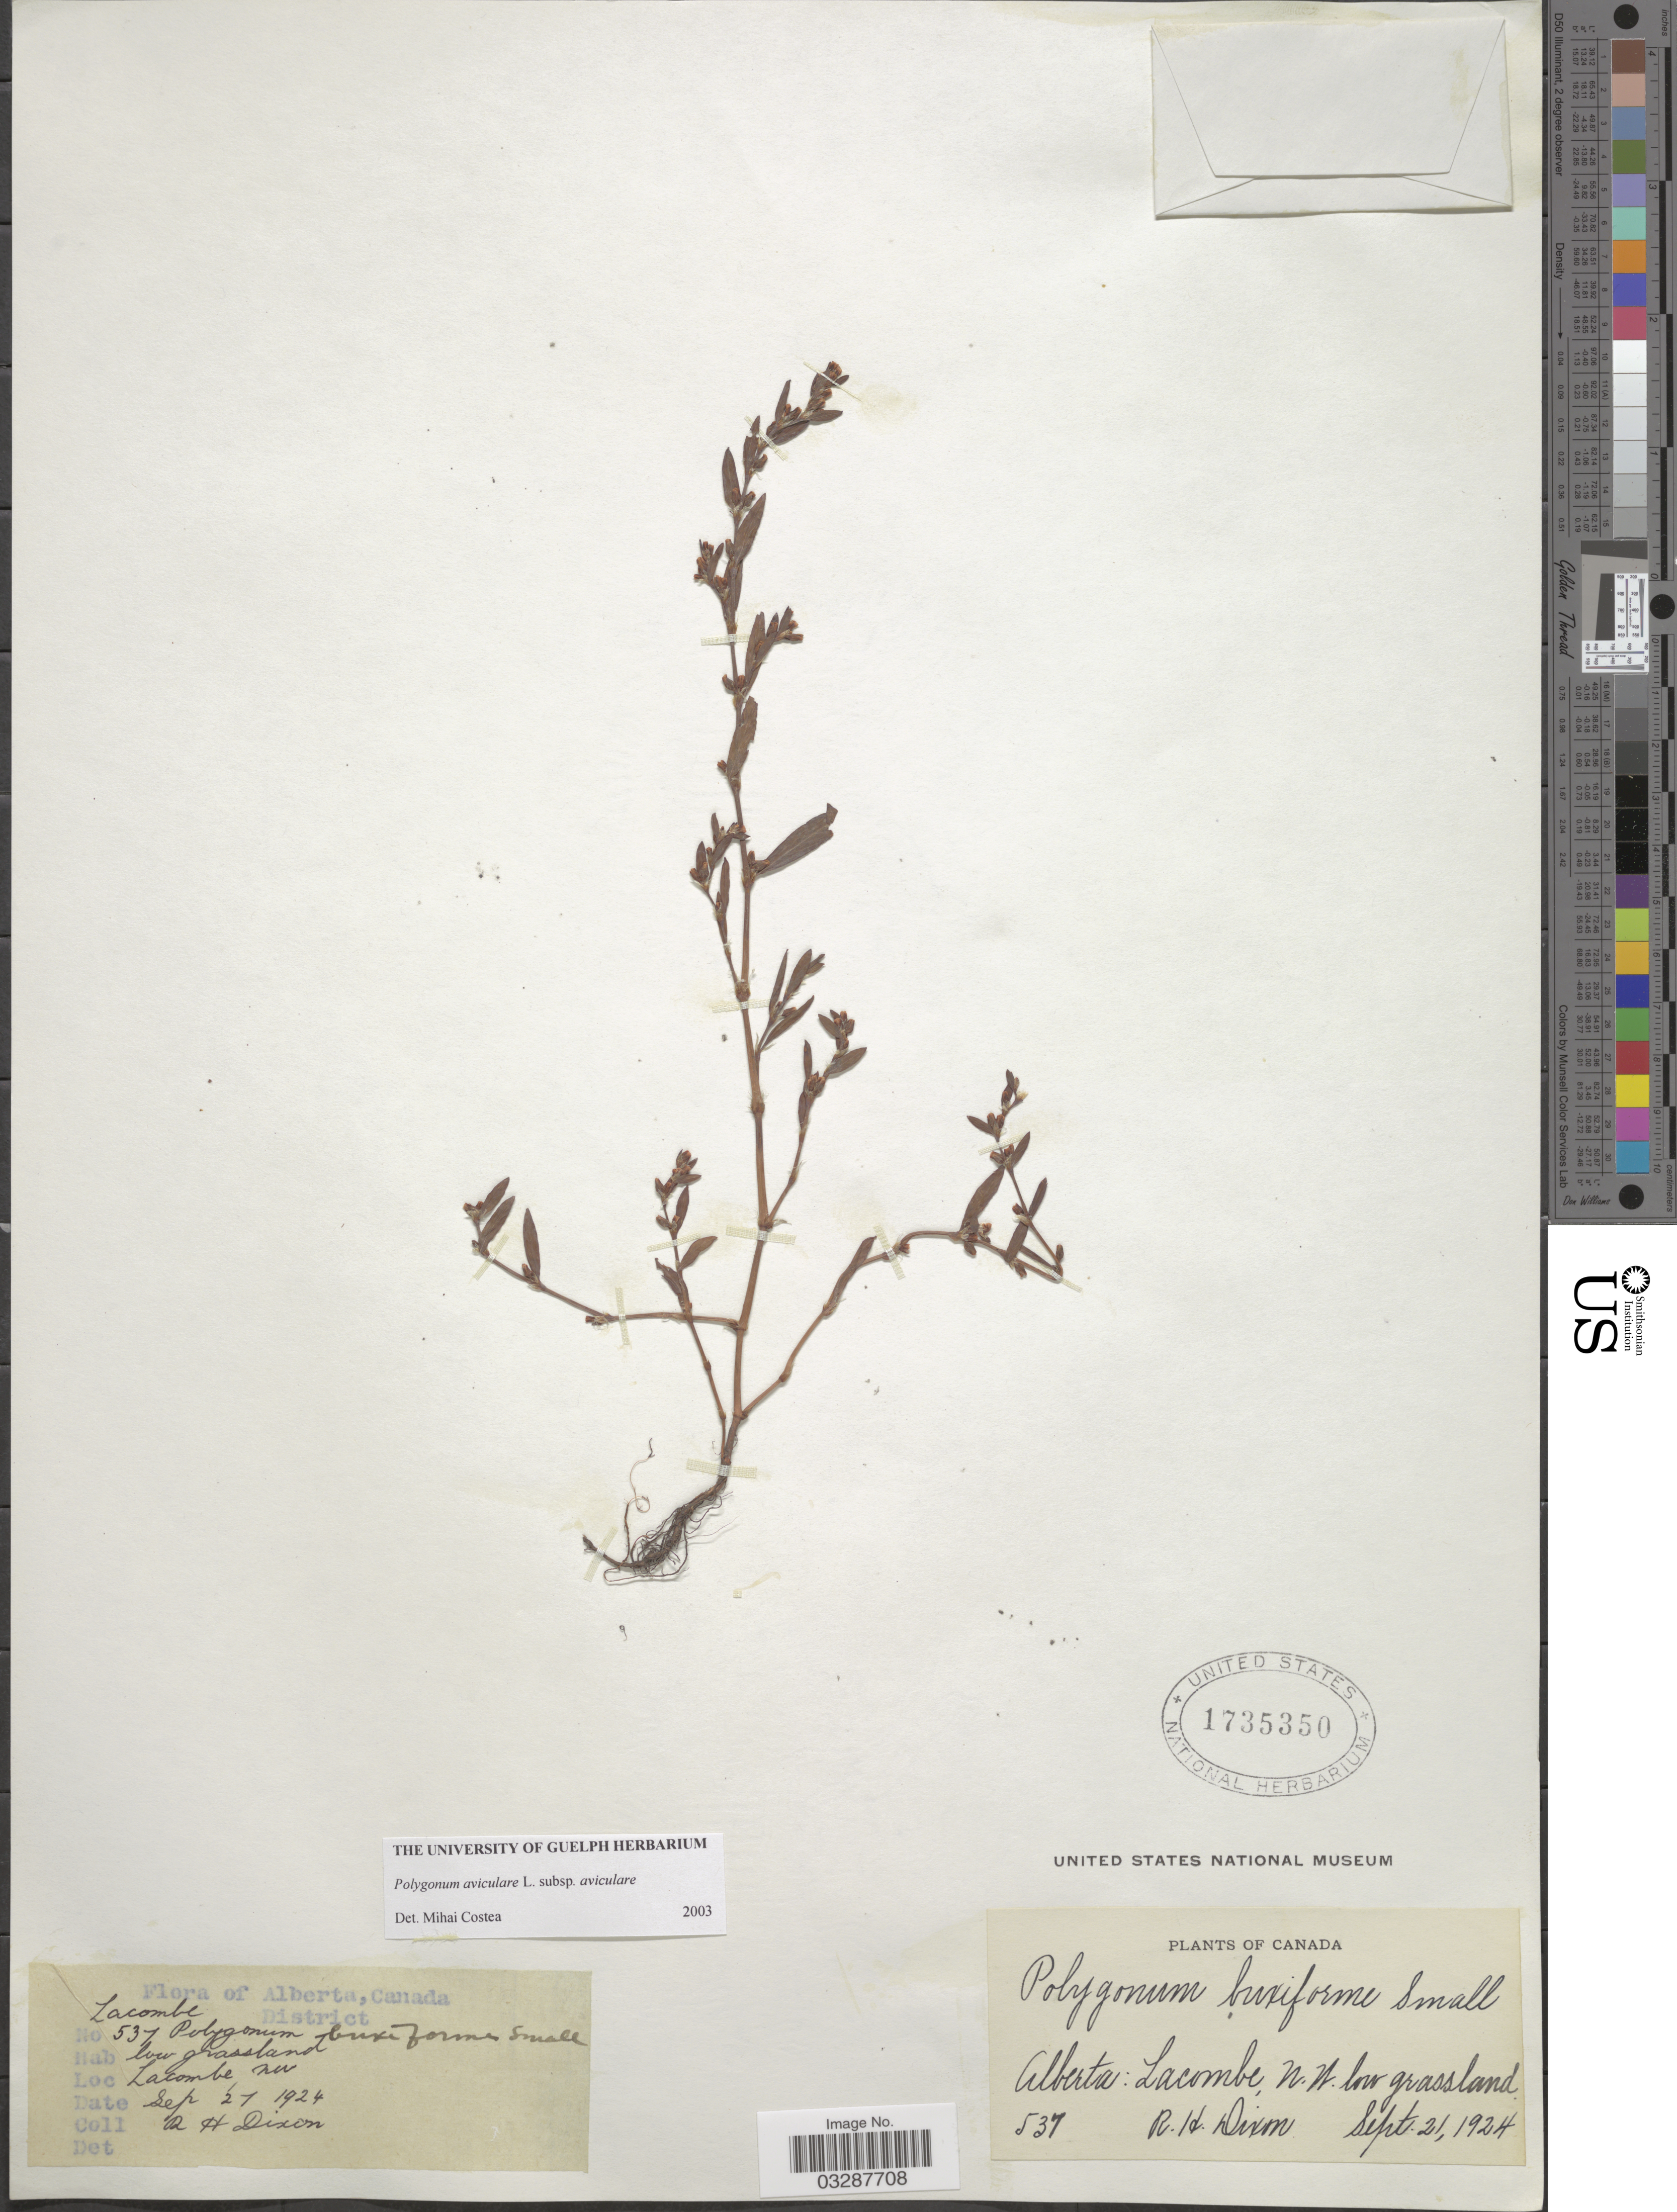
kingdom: Plantae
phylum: Tracheophyta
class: Magnoliopsida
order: Caryophyllales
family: Polygonaceae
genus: Polygonum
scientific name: Polygonum aviculare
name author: L.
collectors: R. H. Dixon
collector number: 537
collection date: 1924-09-21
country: Canada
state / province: Alberta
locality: Alberta District. Lacombe, N.W. low grassland.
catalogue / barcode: US 1735350